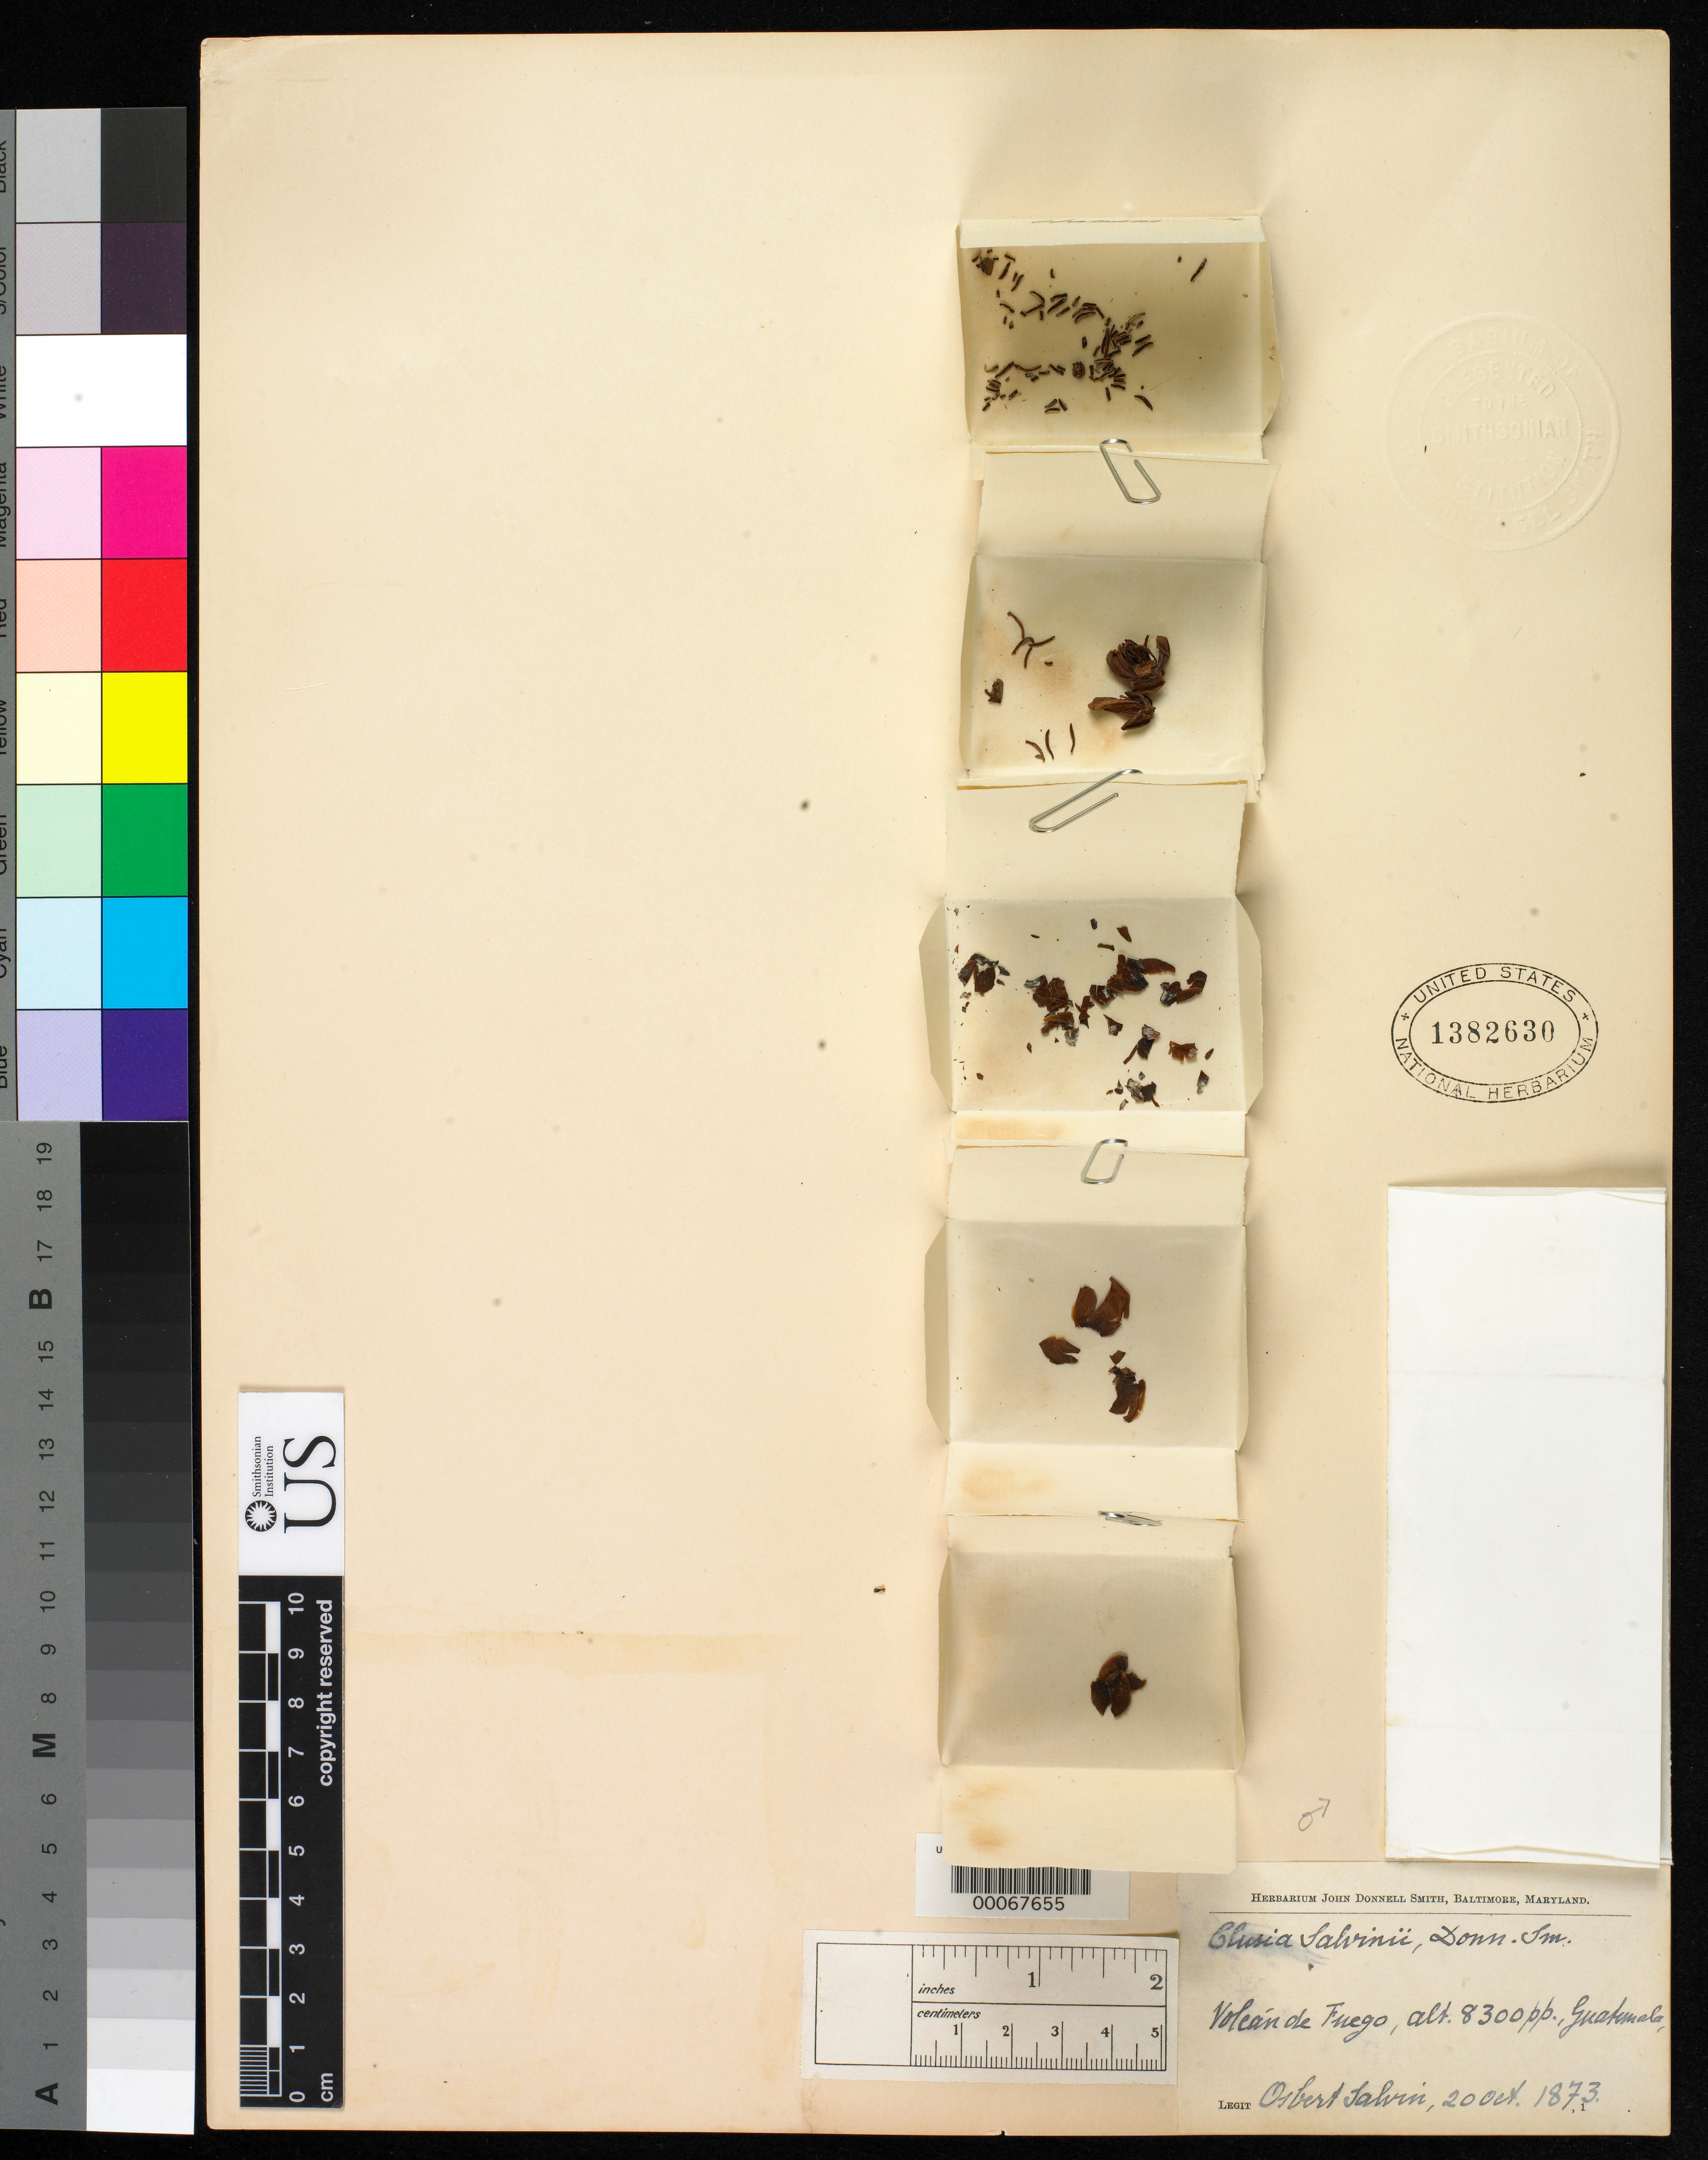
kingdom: Plantae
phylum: Tracheophyta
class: Magnoliopsida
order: Malpighiales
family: Clusiaceae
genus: Clusia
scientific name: Clusia salvinii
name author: Donn. Sm.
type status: Type Collection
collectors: O. Salvin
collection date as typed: Oct 1873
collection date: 1873-10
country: Guatemala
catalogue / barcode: US 1382630